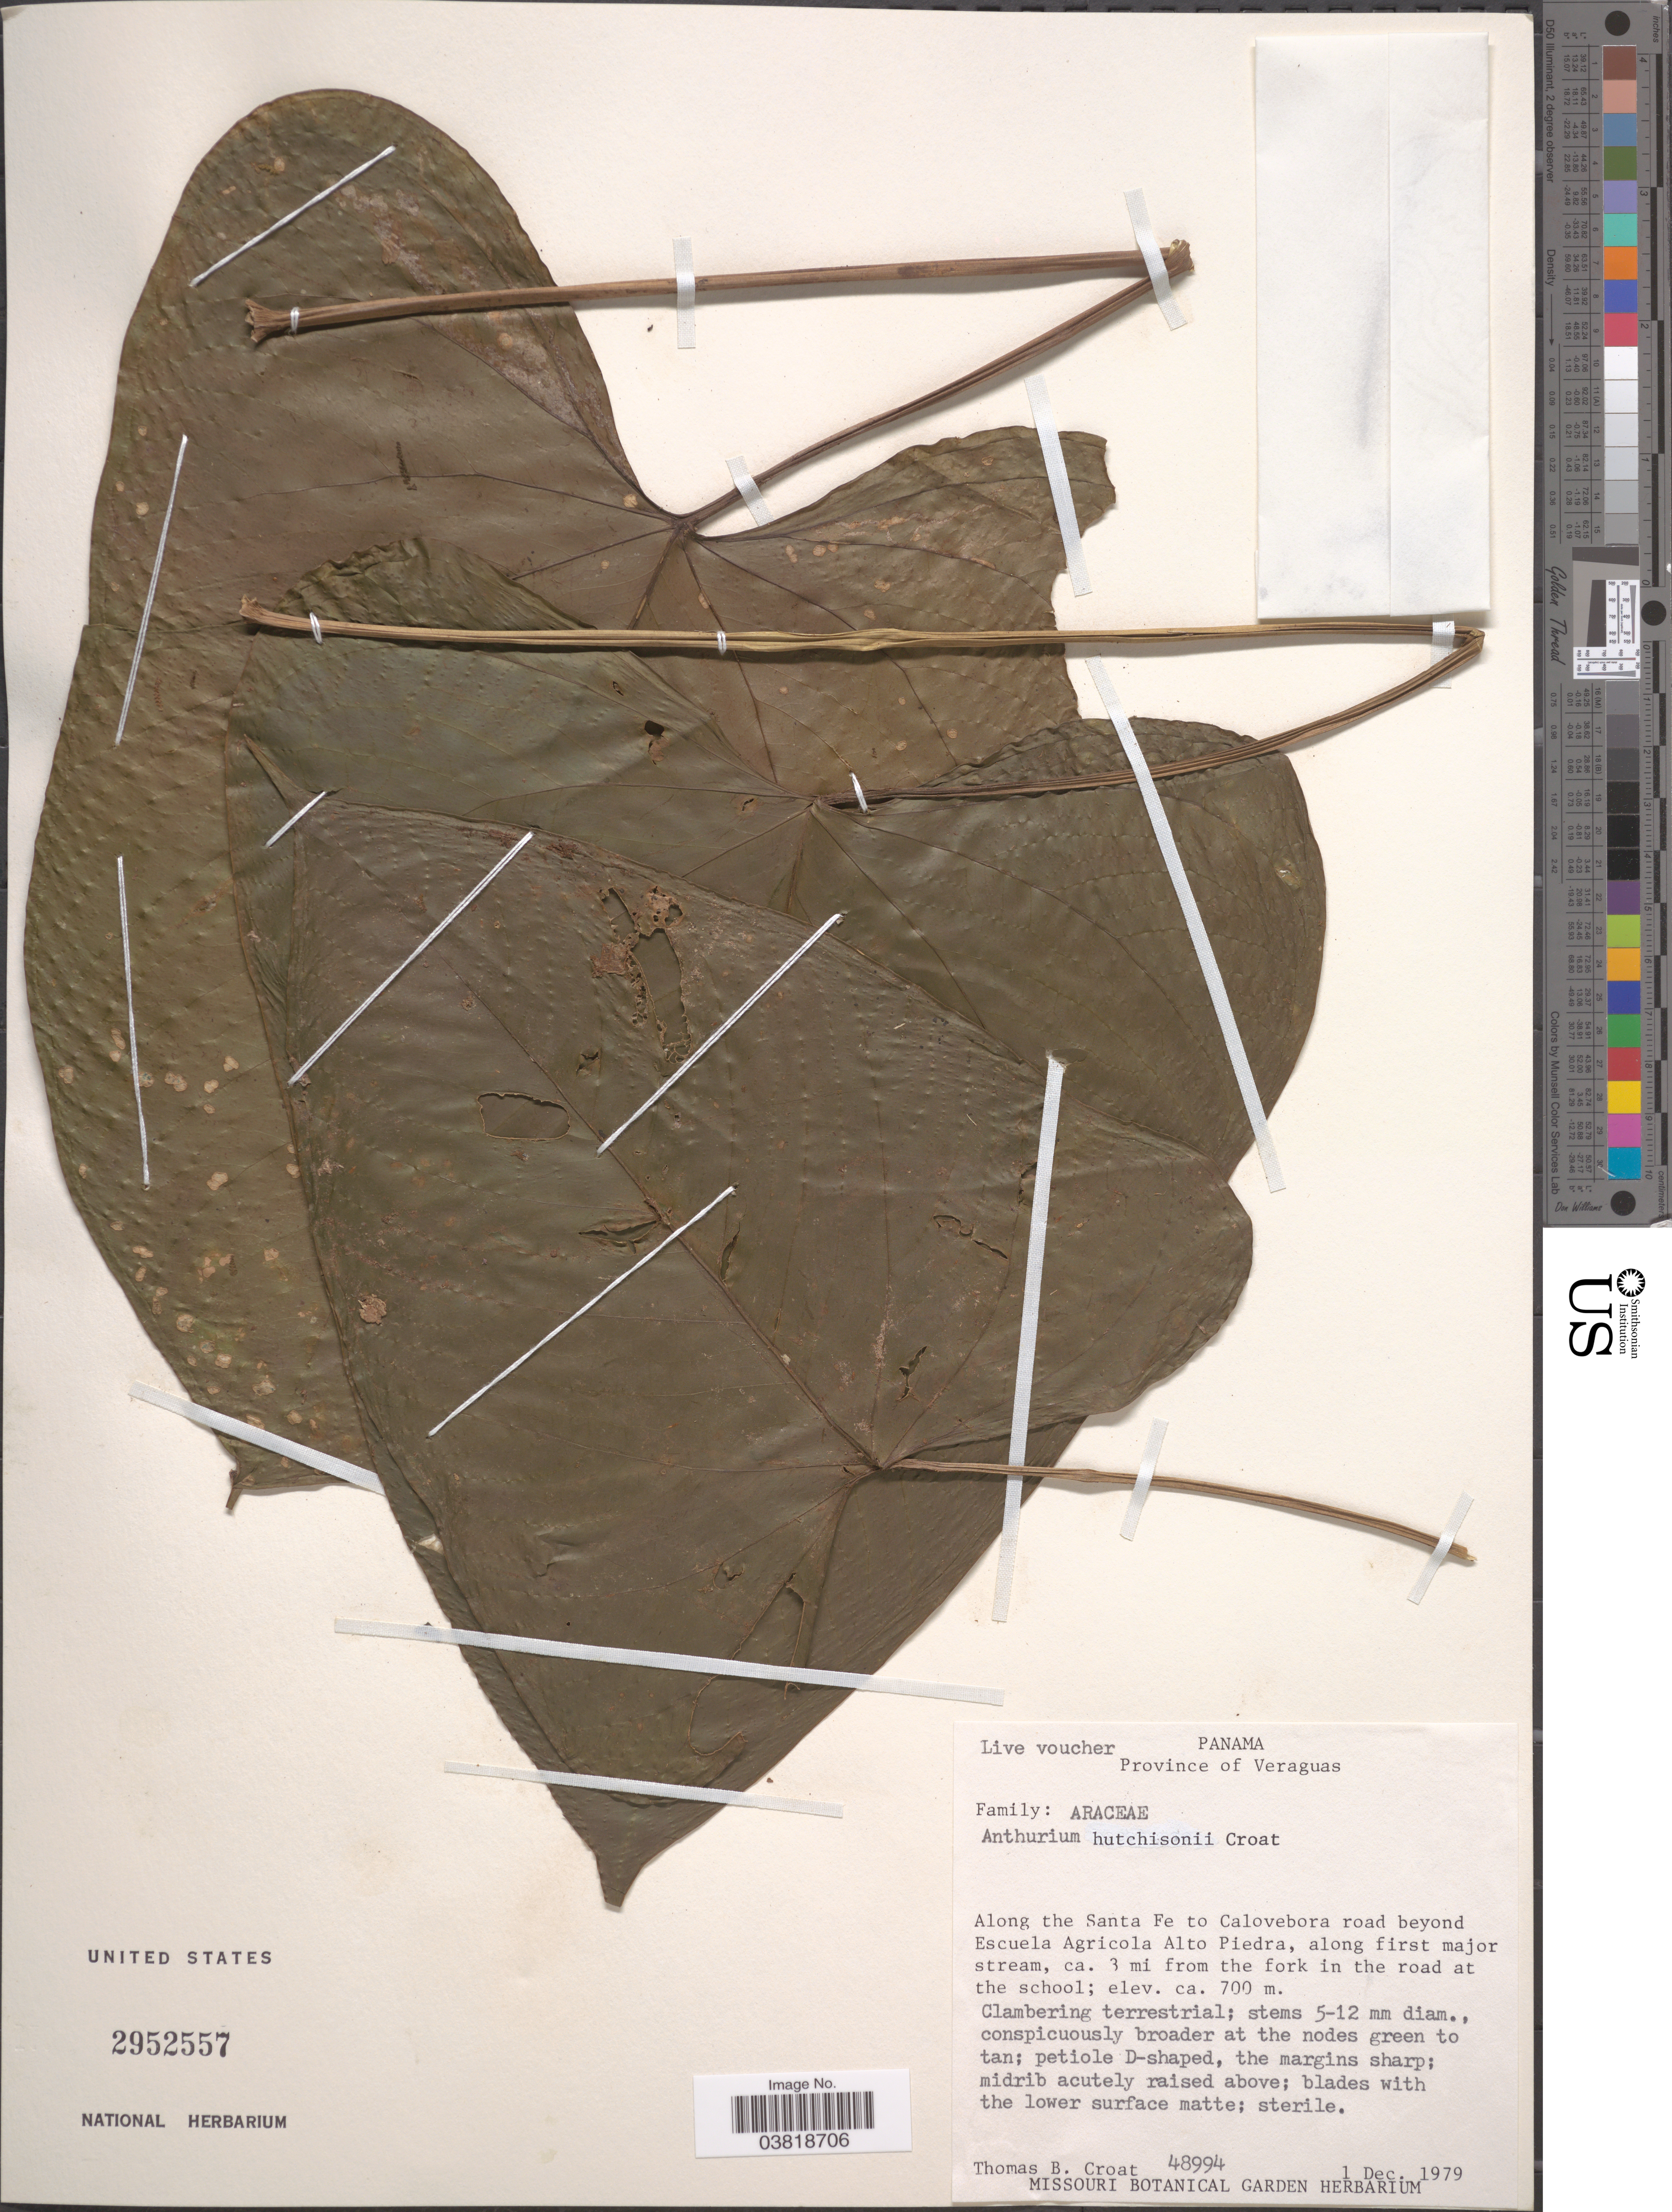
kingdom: Plantae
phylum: Tracheophyta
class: Liliopsida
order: Alismatales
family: Araceae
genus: Anthurium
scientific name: Anthurium hutchisonii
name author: Croat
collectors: T. B. Croat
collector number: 48994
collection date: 1979-12-01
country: Panama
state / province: Veraguas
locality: Along the Santa Fe to Calovebora road beyond Escuela Agricola Alto Piedra, along first major stream, ca. 3 mi from the fork in the road at the school.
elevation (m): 700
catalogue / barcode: US 2952557